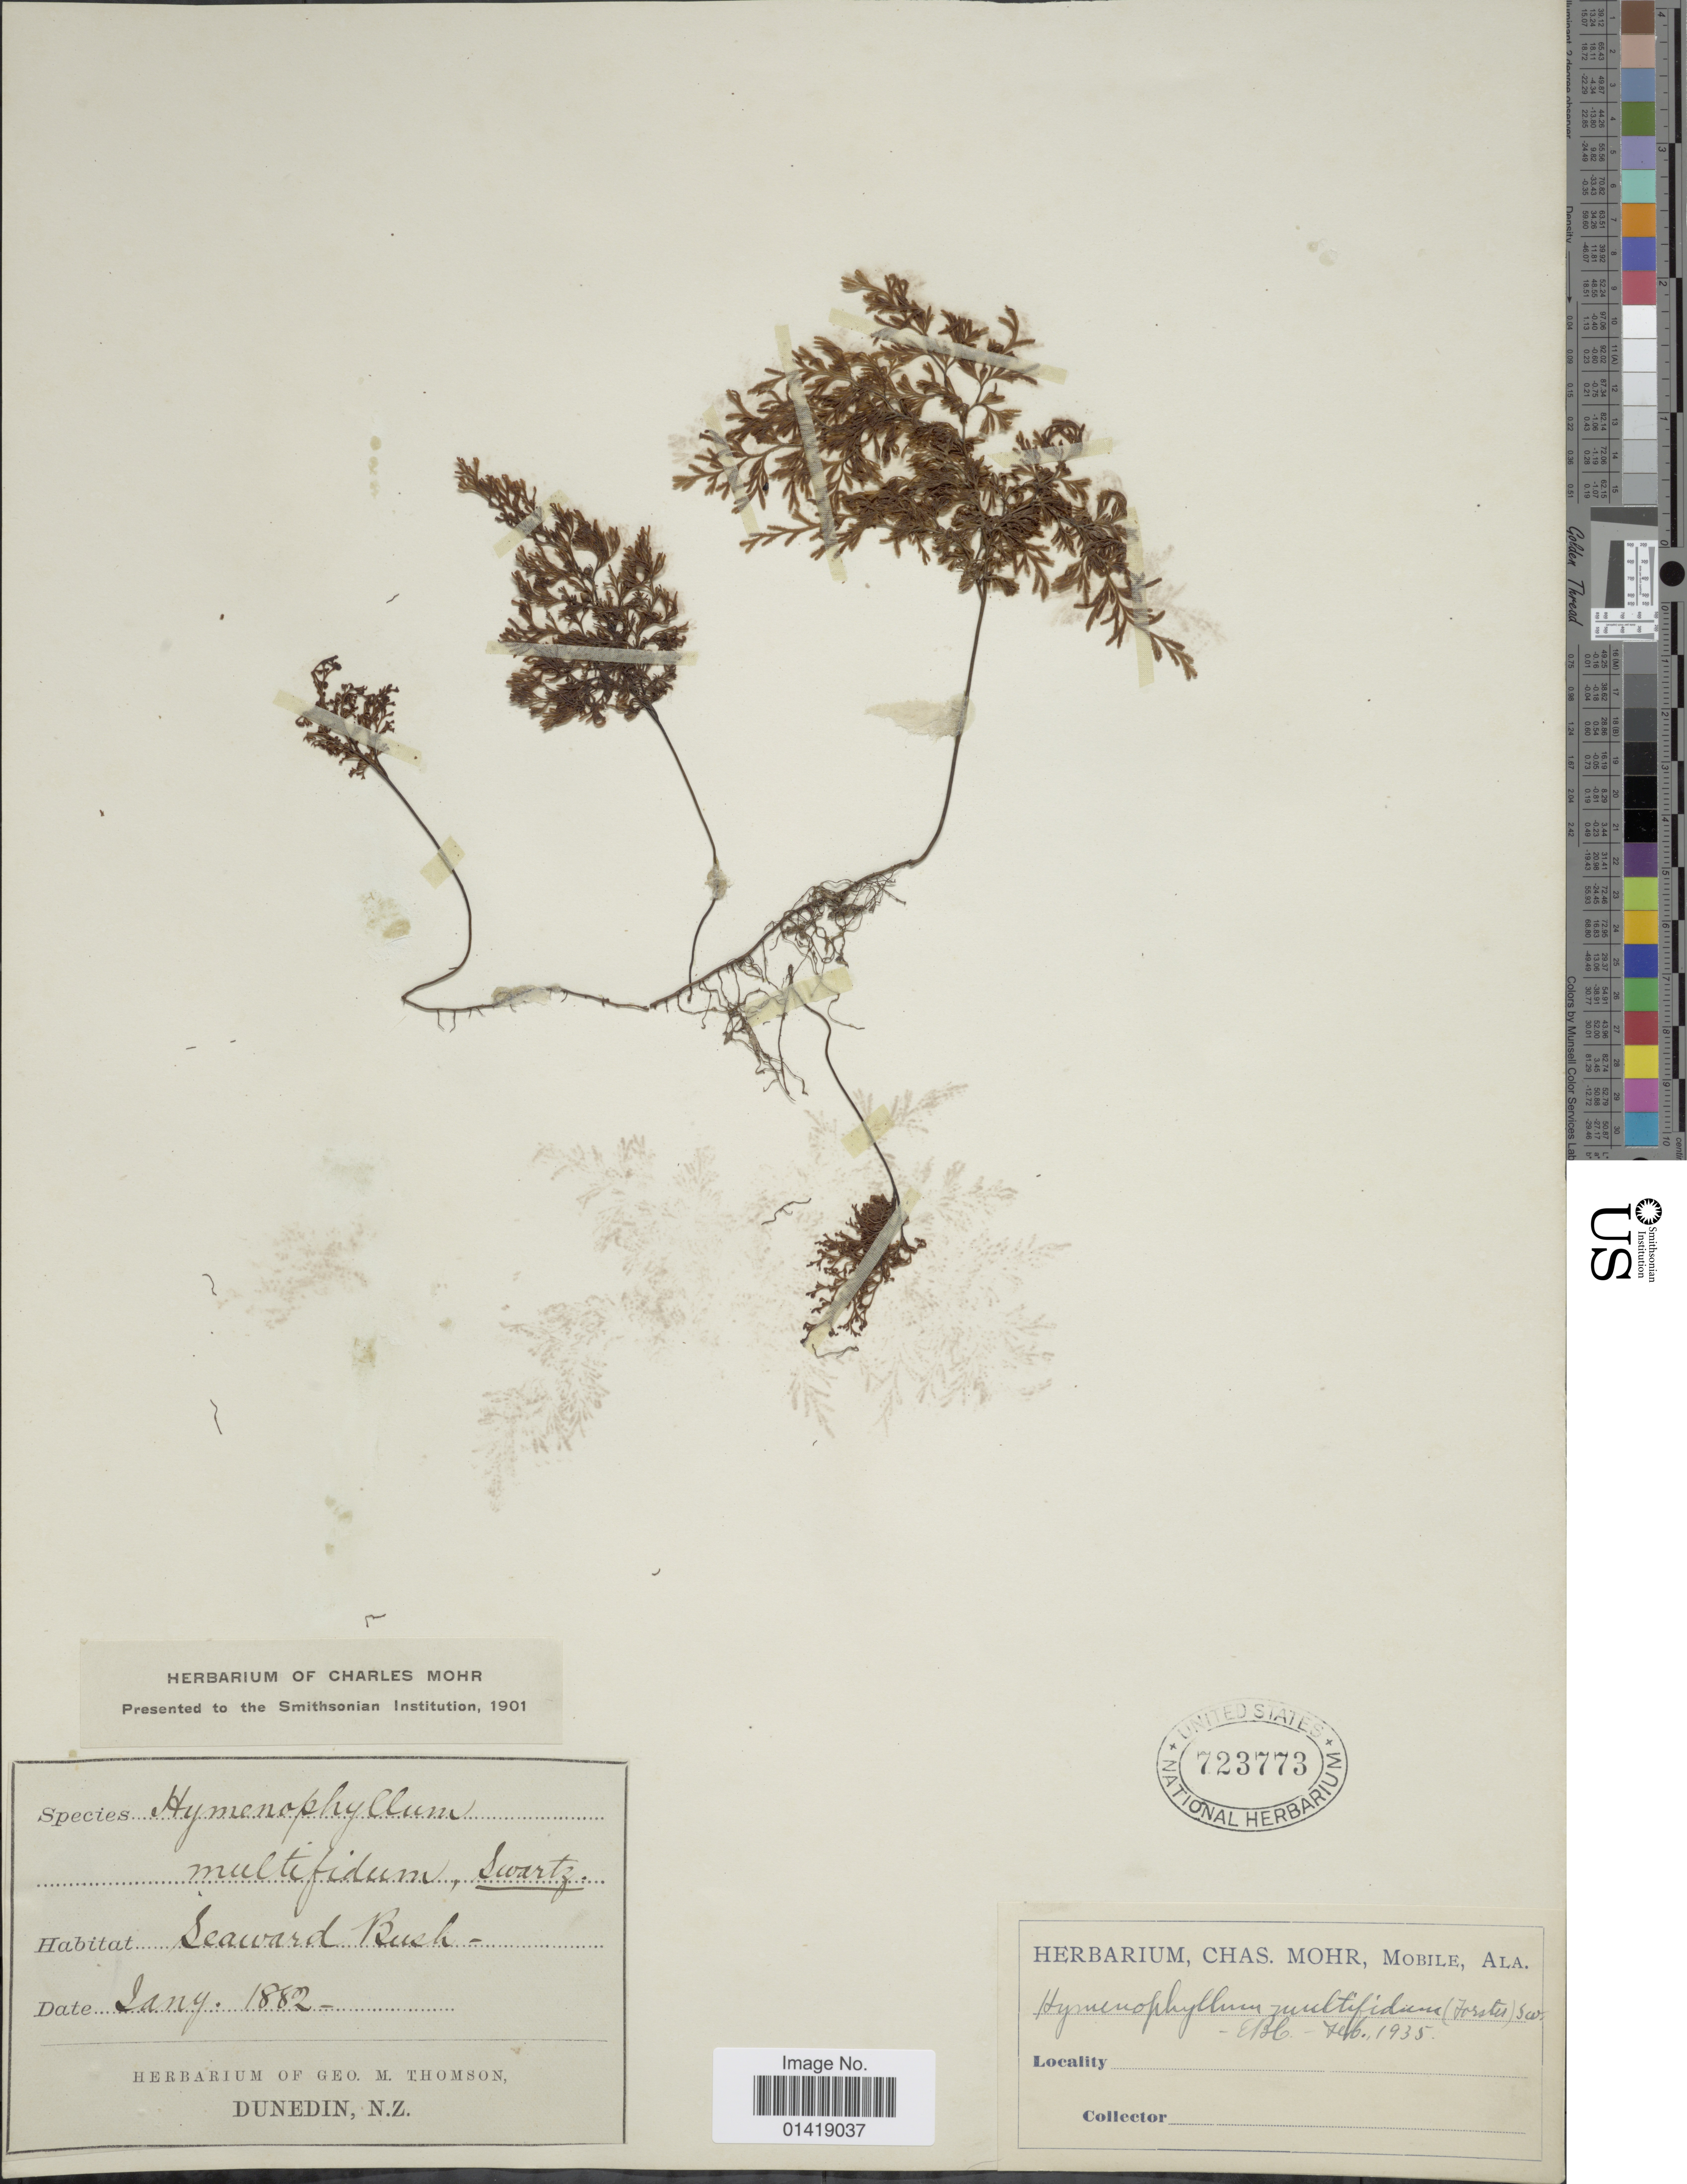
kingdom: Plantae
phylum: Tracheophyta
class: Polypodiopsida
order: Hymenophyllales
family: Hymenophyllaceae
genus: Hymenophyllum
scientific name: Hymenophyllum multifidum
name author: (G. Forst.) Sw.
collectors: ex herb. Geo. M. Thomson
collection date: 1882-01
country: New Zealand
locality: Seaward bush, Dunedin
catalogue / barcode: US 723773